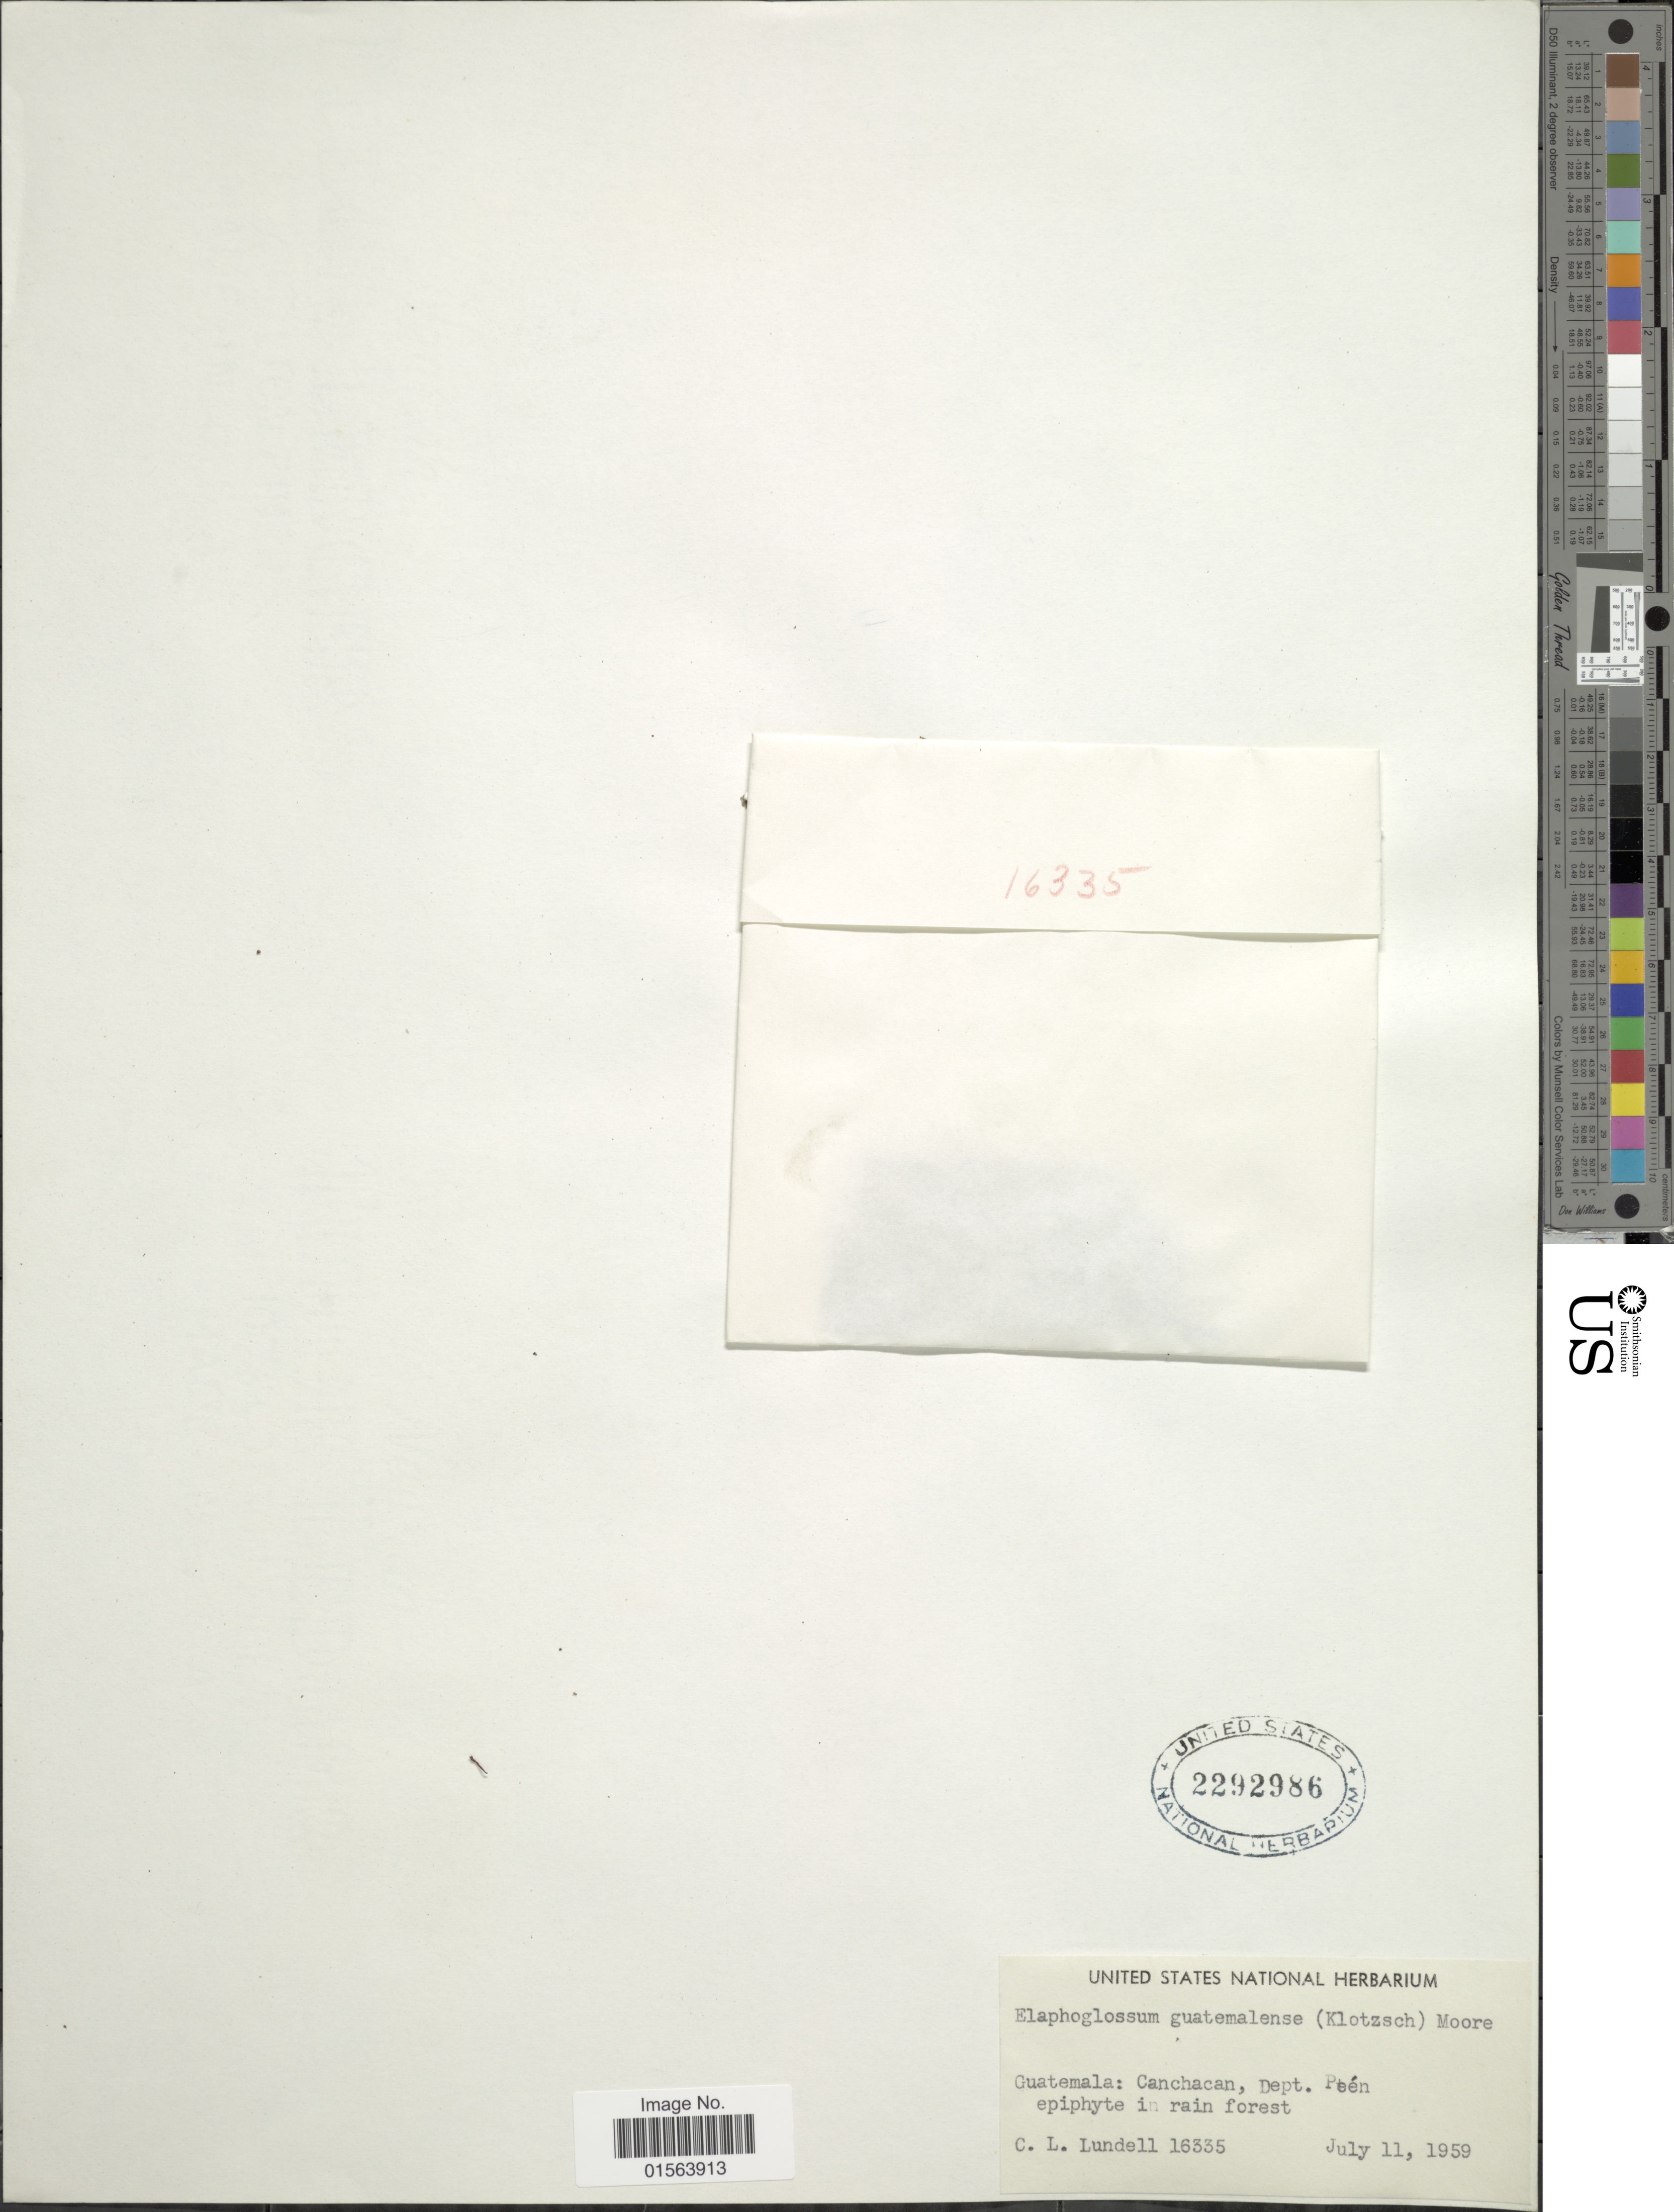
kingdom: Plantae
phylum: Tracheophyta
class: Polypodiopsida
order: Polypodiales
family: Dryopteridaceae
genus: Elaphoglossum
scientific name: Elaphoglossum guatemalense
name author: (Klotzsch) T. Moore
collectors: C. L. Lundell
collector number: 16335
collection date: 1959-07-11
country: Guatemala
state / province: El Petén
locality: Guatemala: Canchacan, Dept. Peten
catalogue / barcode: US 2292986